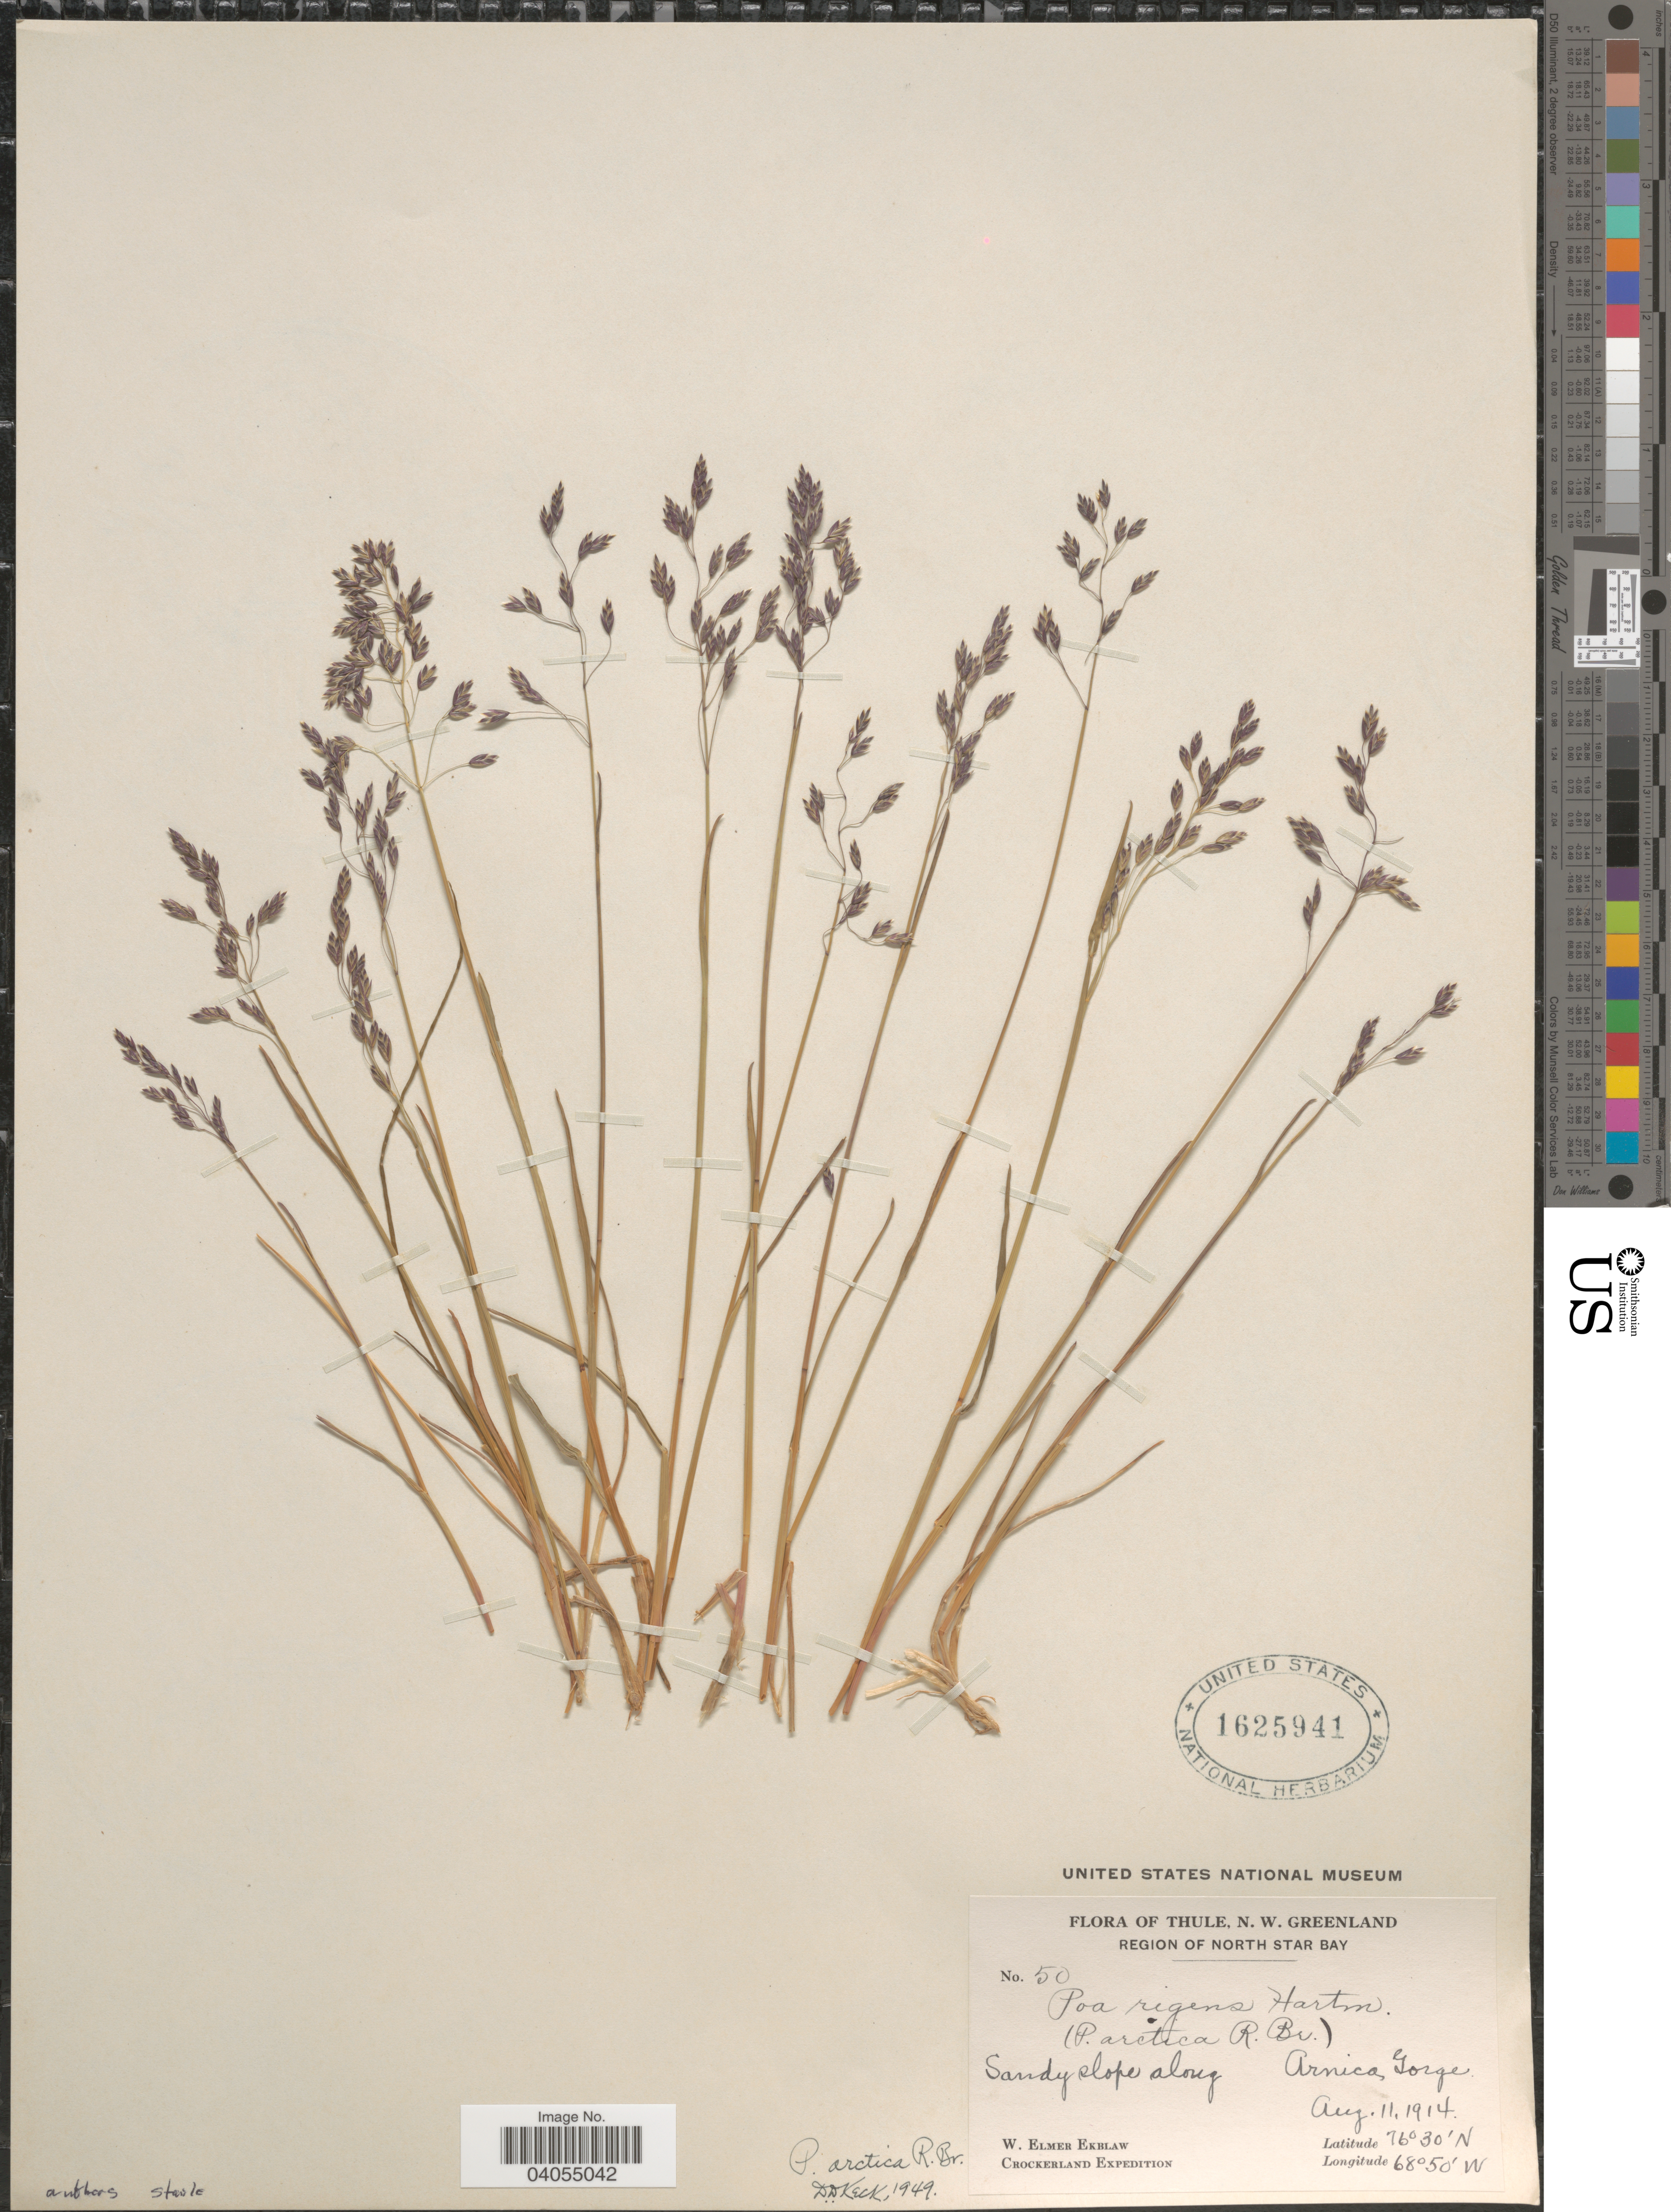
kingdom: Plantae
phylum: Tracheophyta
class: Liliopsida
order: Poales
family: Poaceae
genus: Poa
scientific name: Poa arctica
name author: R. Br.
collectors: W. Ekblaw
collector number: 50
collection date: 1914-08-11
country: Greenland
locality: Thule, N.W. Greenland. Region of North Star Bay. Sandy slope along Arnica Gorge.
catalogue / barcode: US 1625941